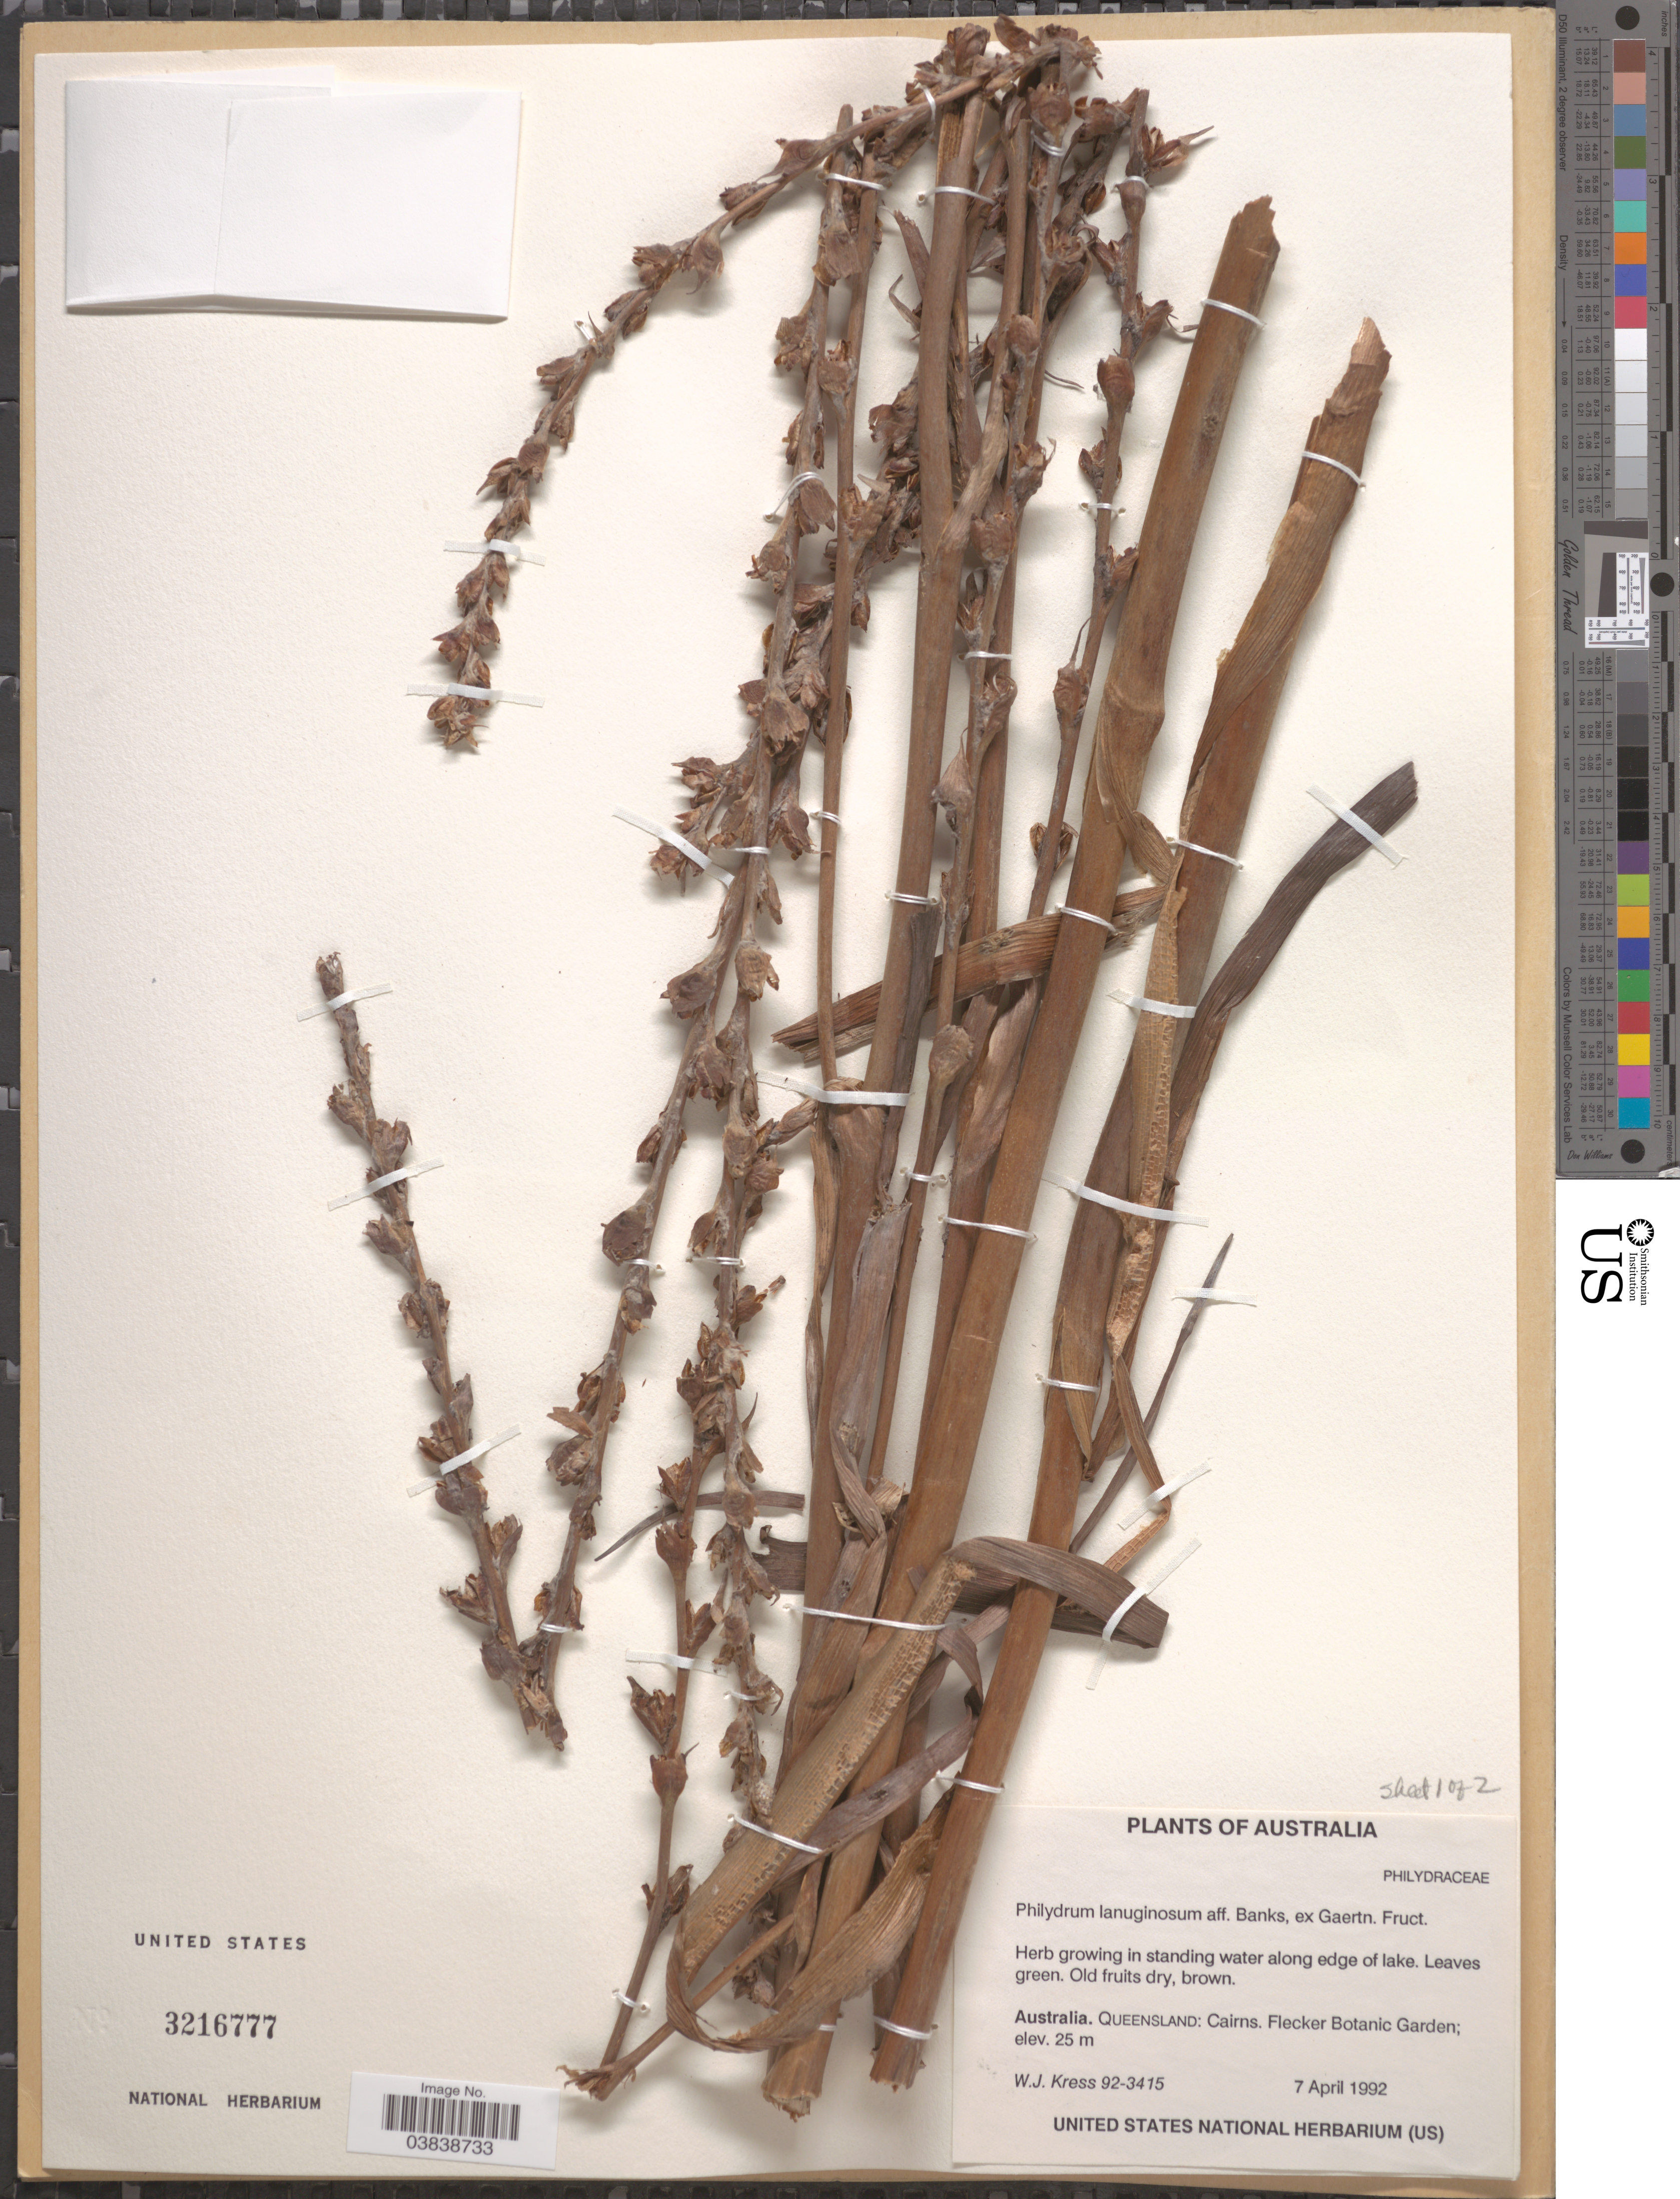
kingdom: Plantae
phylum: Tracheophyta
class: Liliopsida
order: Commelinales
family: Philydraceae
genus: Philydrum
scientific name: Philydrum lanuginosum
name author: Banks & Sol. ex Gaertn.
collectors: W. J. Kress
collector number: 92-3415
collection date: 1992-04-07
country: Australia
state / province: Queensland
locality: Cairns. Flecker Botanic Garden.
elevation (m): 25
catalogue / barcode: US 3216777